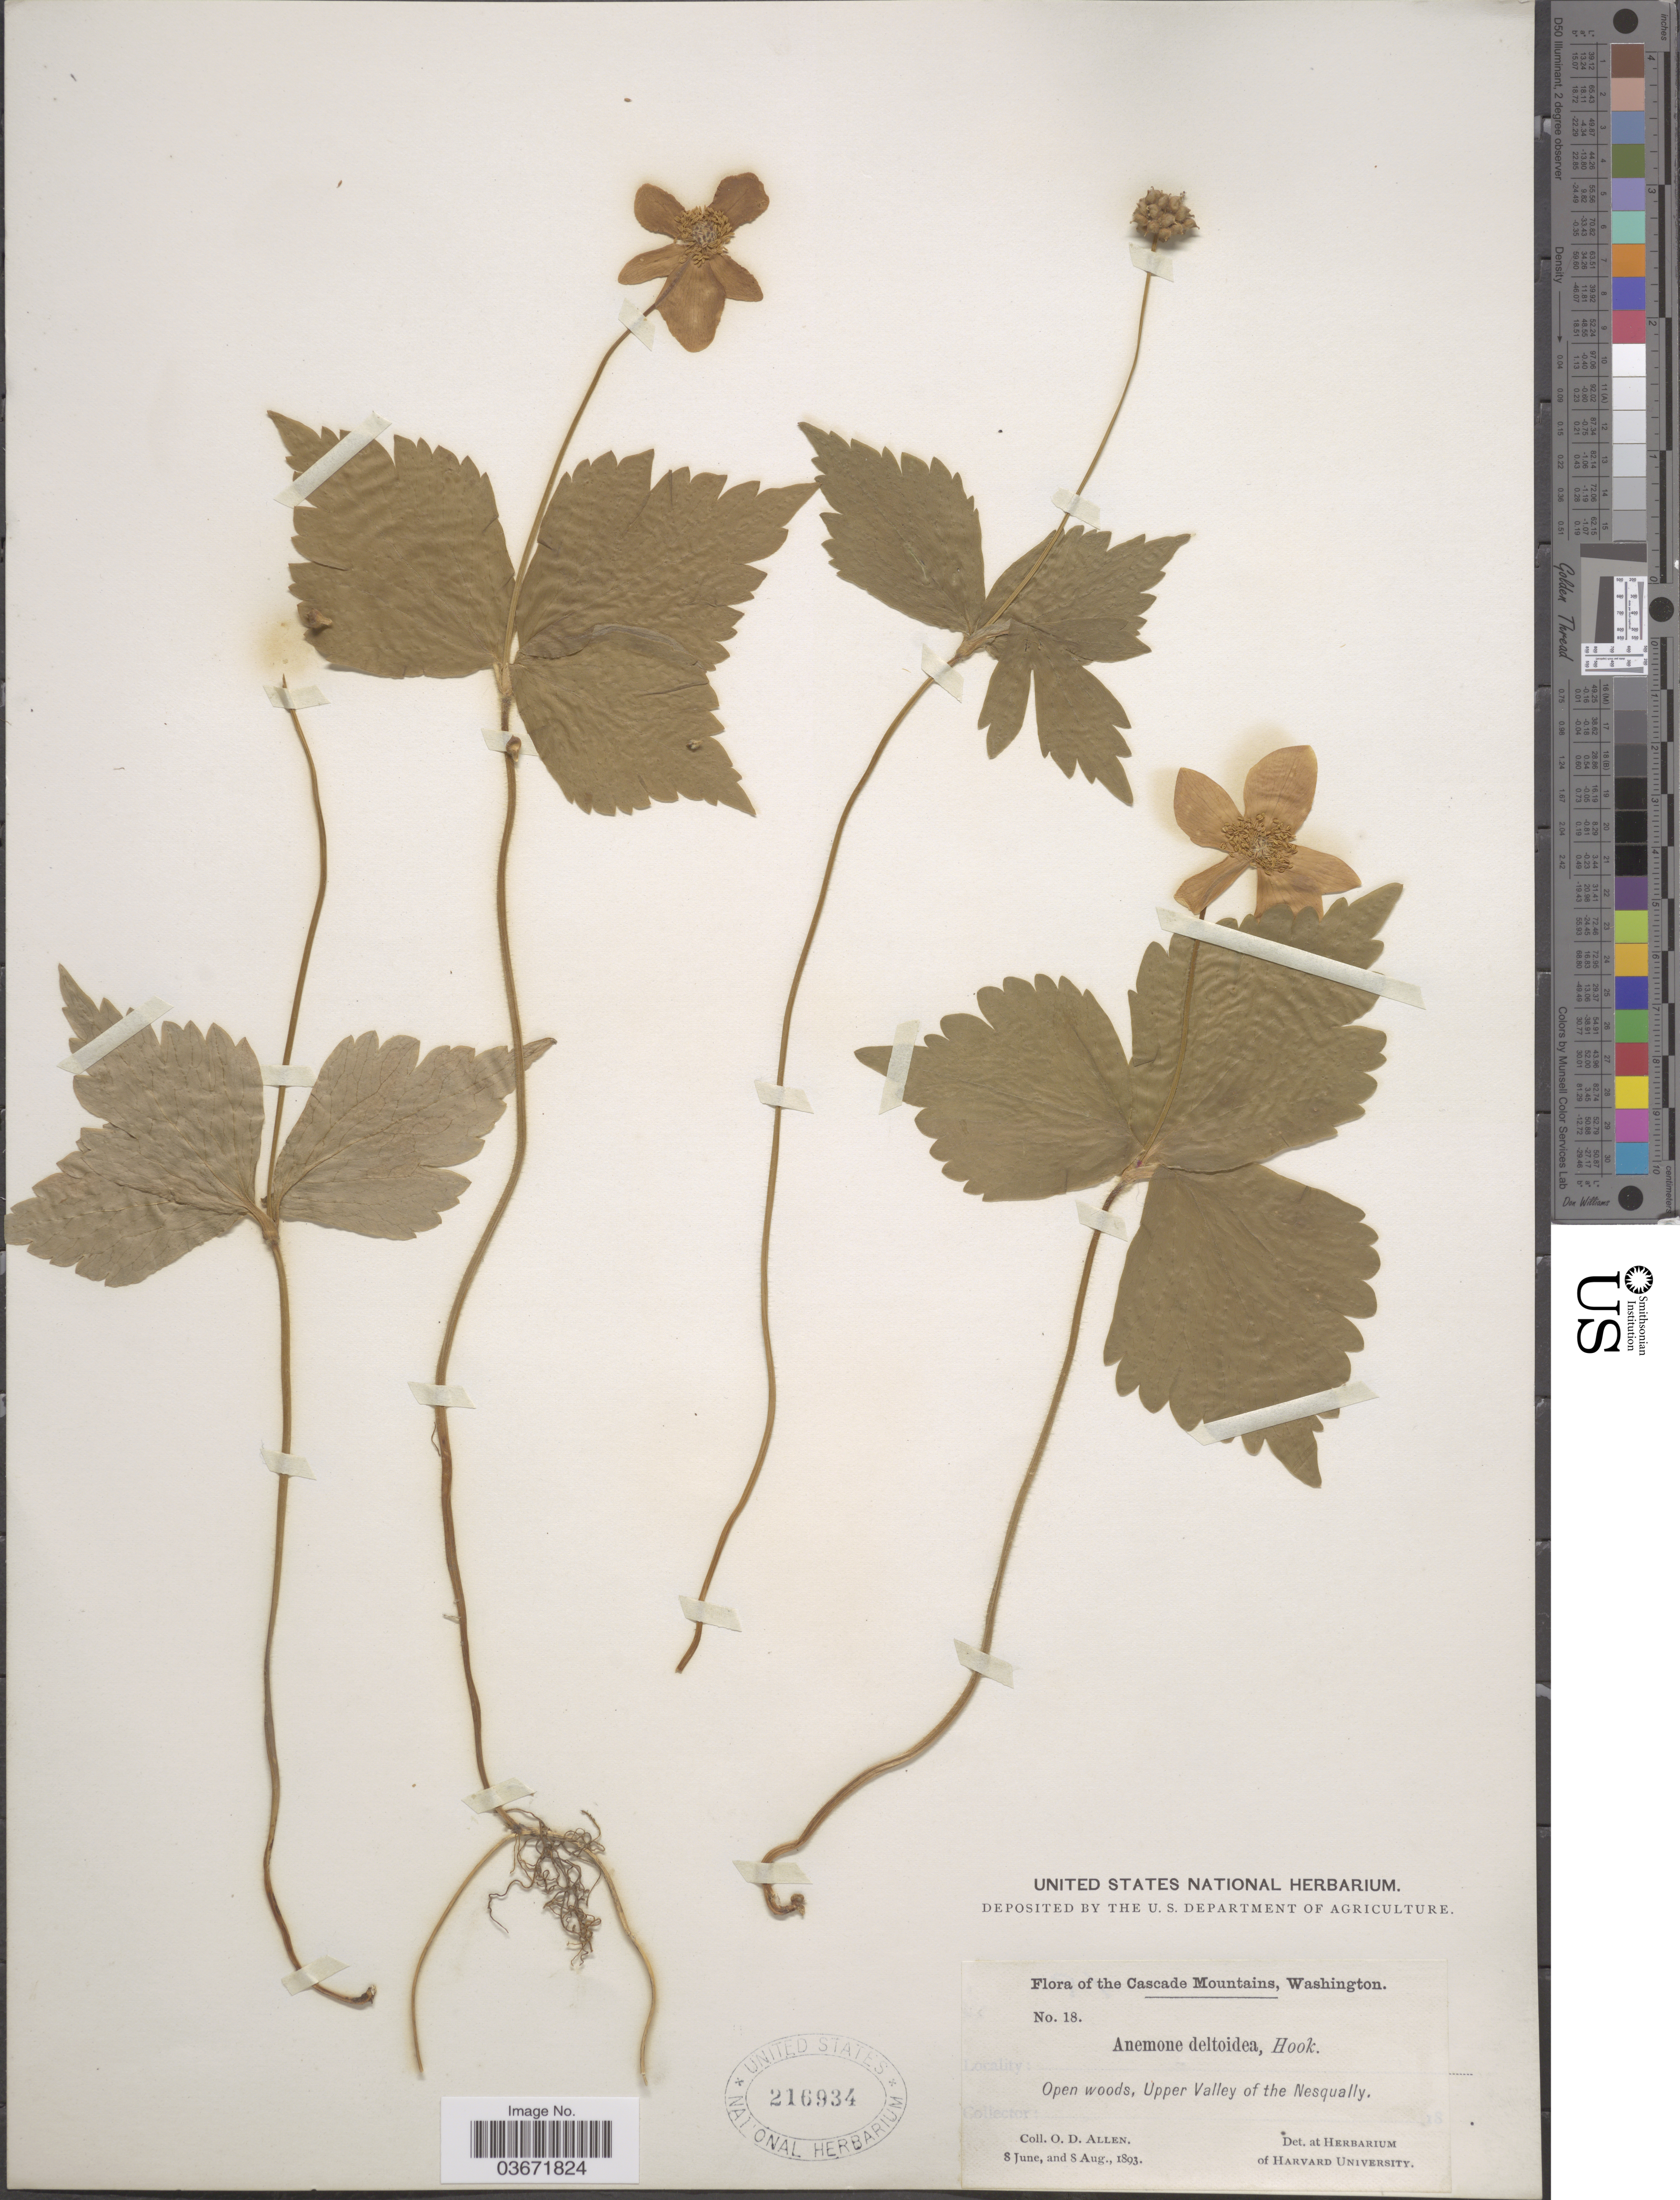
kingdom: Plantae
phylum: Tracheophyta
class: Magnoliopsida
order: Ranunculales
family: Ranunculaceae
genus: Anemone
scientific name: Anemone deltoidea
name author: Douglas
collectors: O. D. Allen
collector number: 18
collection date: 1893-06-08/1893-08-08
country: United States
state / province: Washington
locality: The Cascade Mountains. Open woods, Upper Valley of the Nesqually.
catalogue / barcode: US 216934